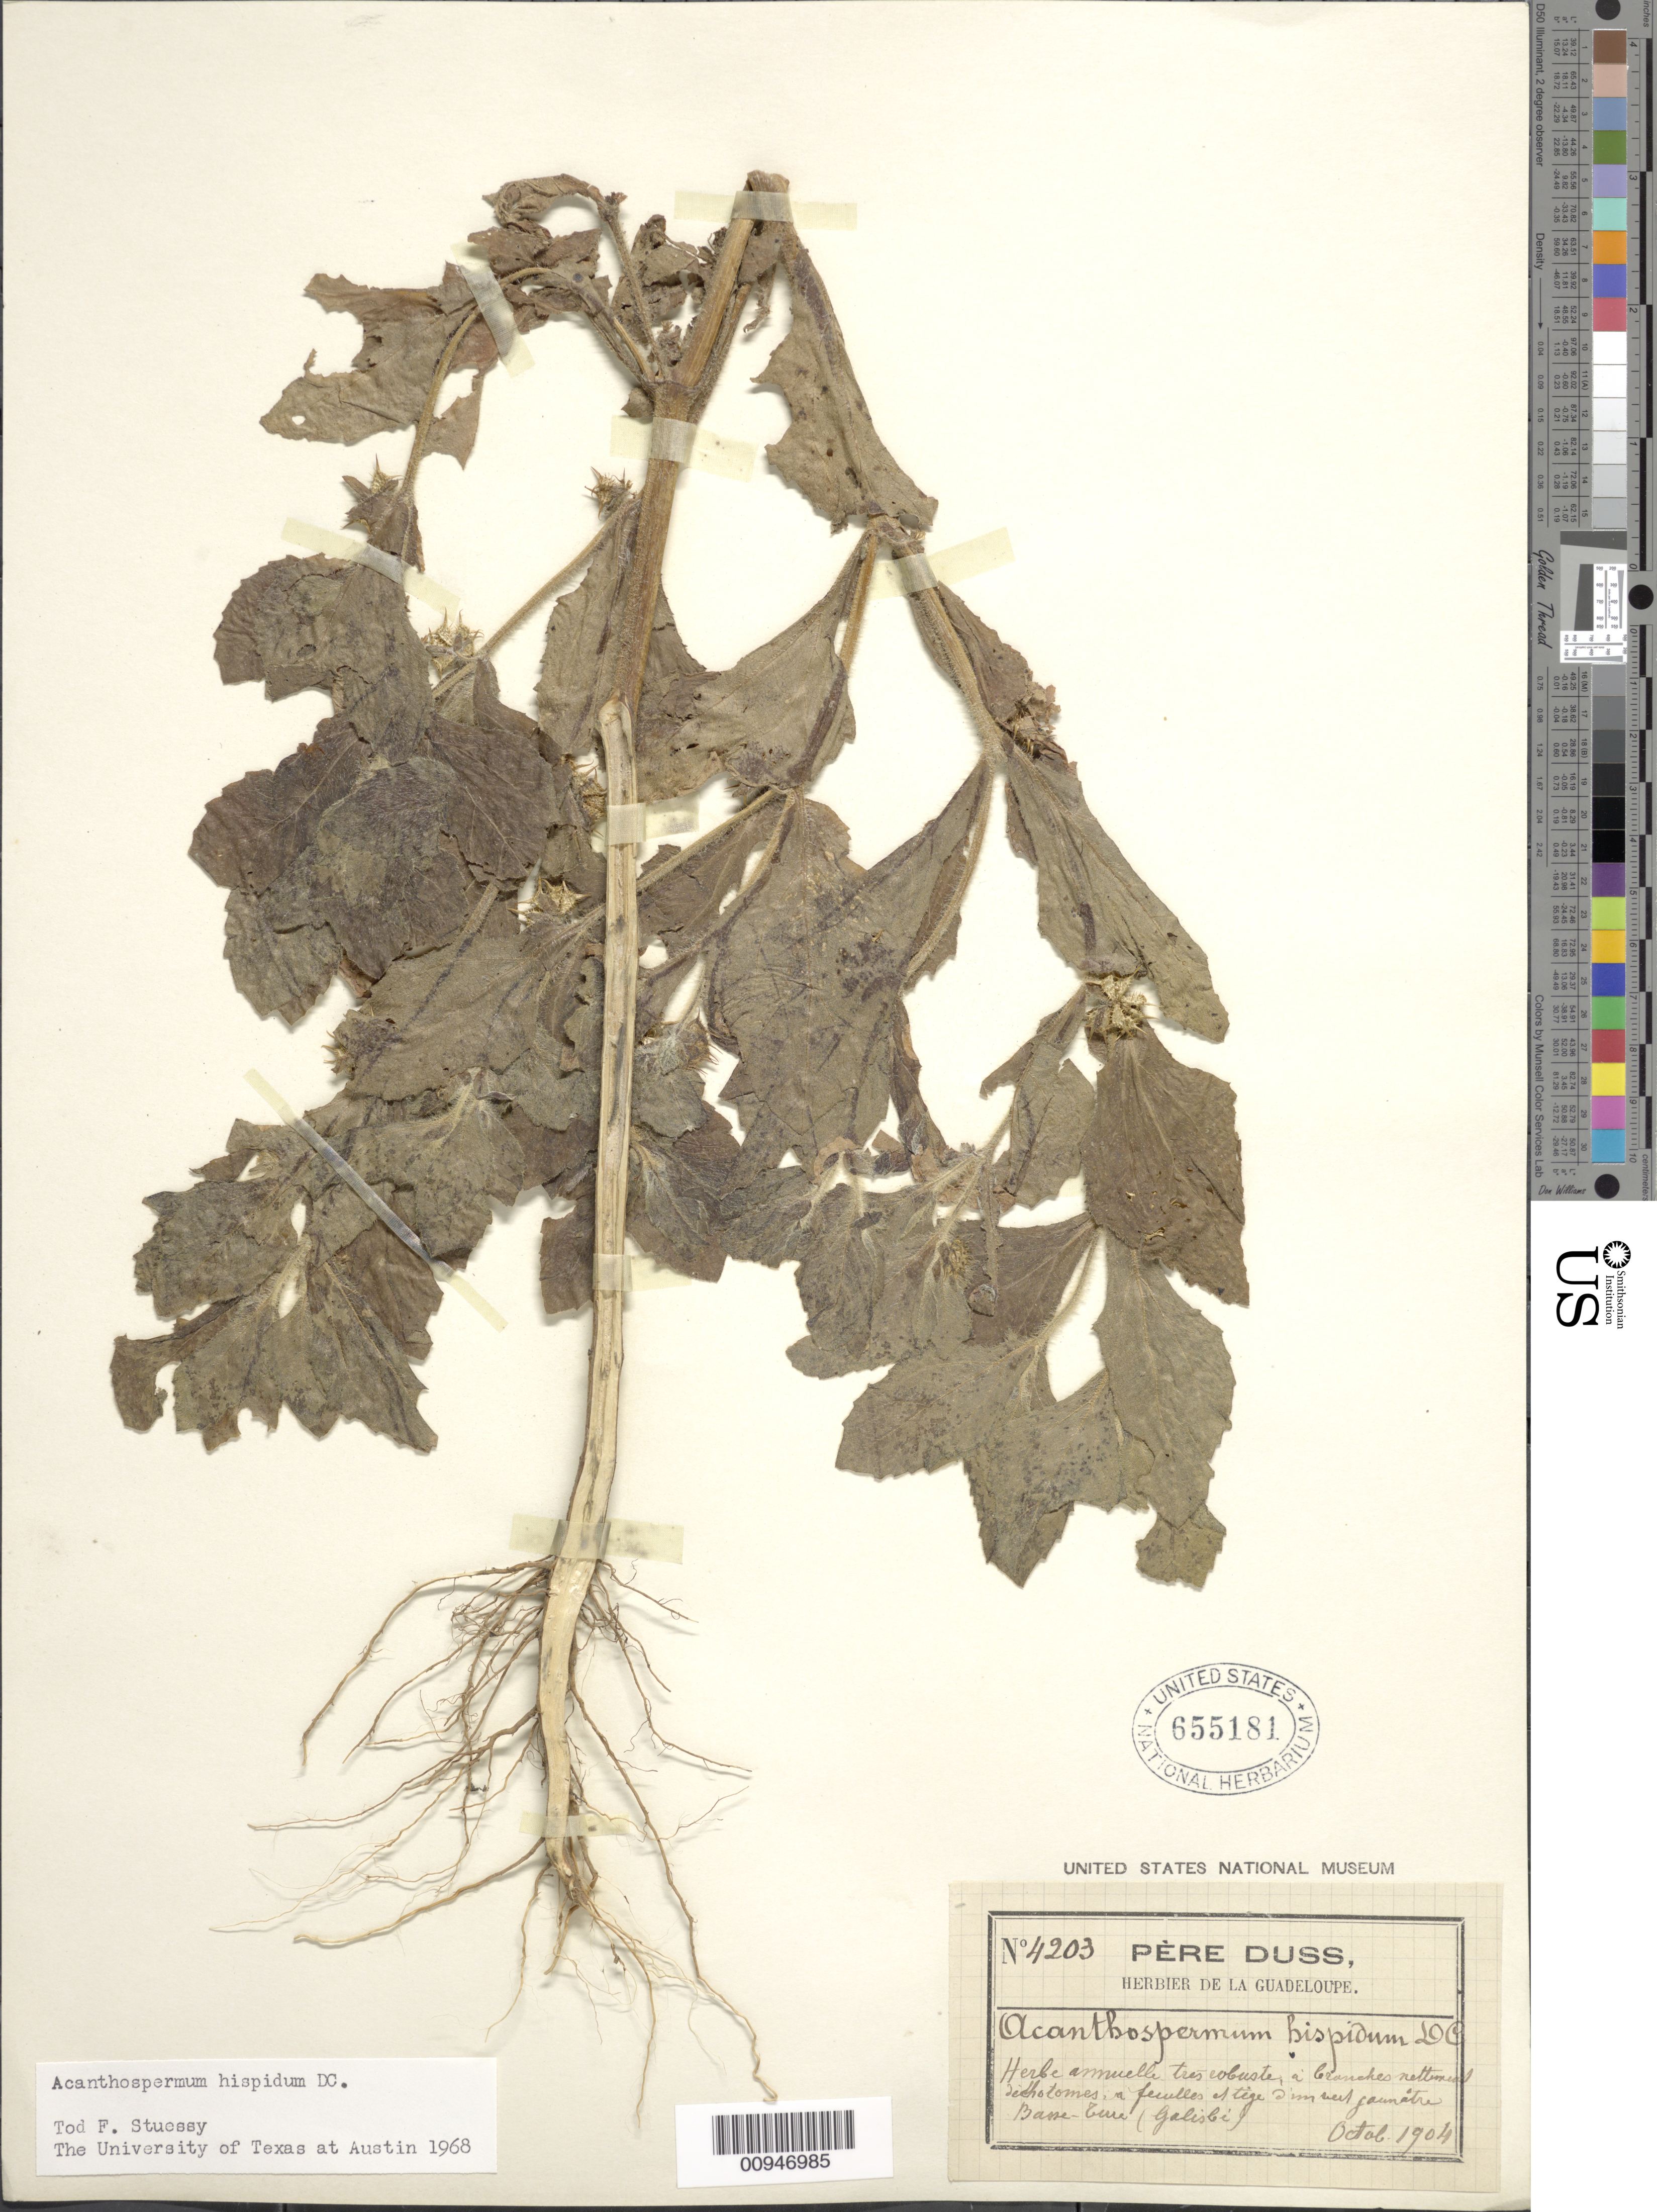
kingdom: Plantae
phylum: Tracheophyta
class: Magnoliopsida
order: Asterales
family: Asteraceae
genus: Acanthospermum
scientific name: Acanthospermum hispidum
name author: DC.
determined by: Stuessy, T. F.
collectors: Père Duss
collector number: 4203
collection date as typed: Oct 1904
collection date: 1904-10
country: Guadeloupe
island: Basse Terre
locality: Basse Terre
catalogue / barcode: US 655181